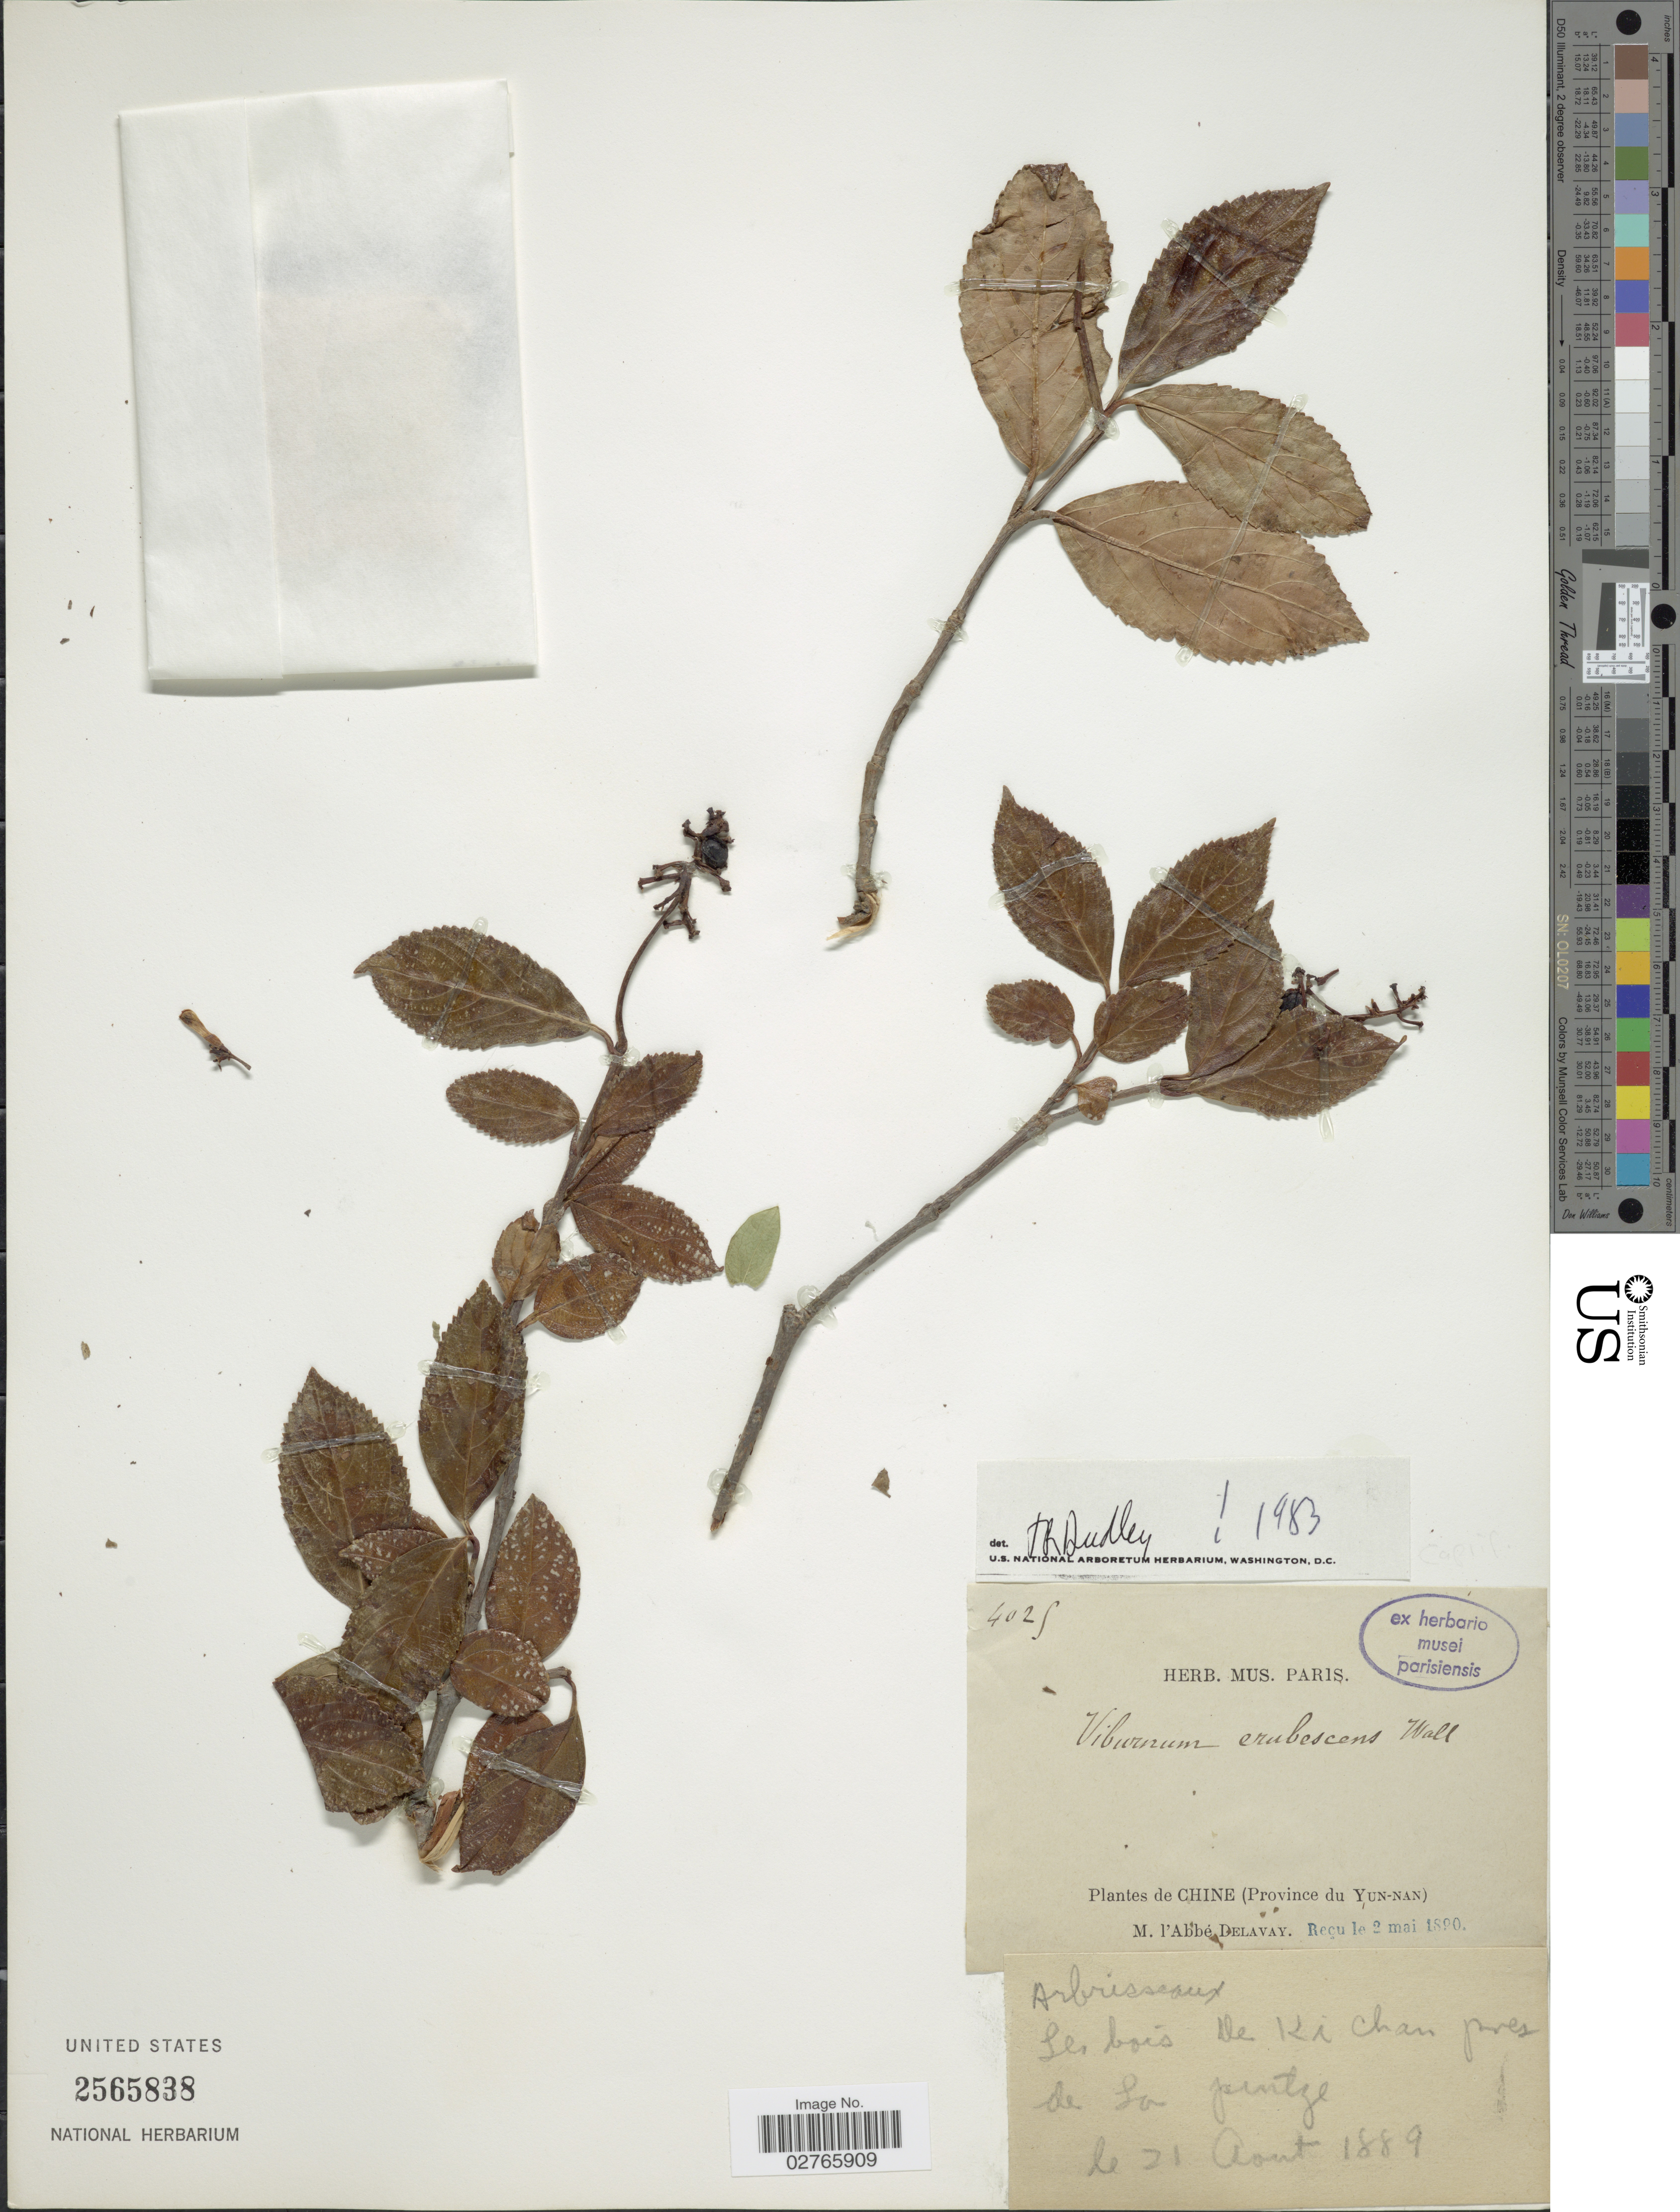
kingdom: Plantae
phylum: Tracheophyta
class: Magnoliopsida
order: Dipsacales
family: Viburnaceae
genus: Viburnum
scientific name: Viburnum erubescens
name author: Wall.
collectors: P. Delavay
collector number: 4025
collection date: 1889-08-21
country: China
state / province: Yunnan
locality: Le bois de Ki Chan pres de la juntze [interpreted].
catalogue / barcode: US 2565838